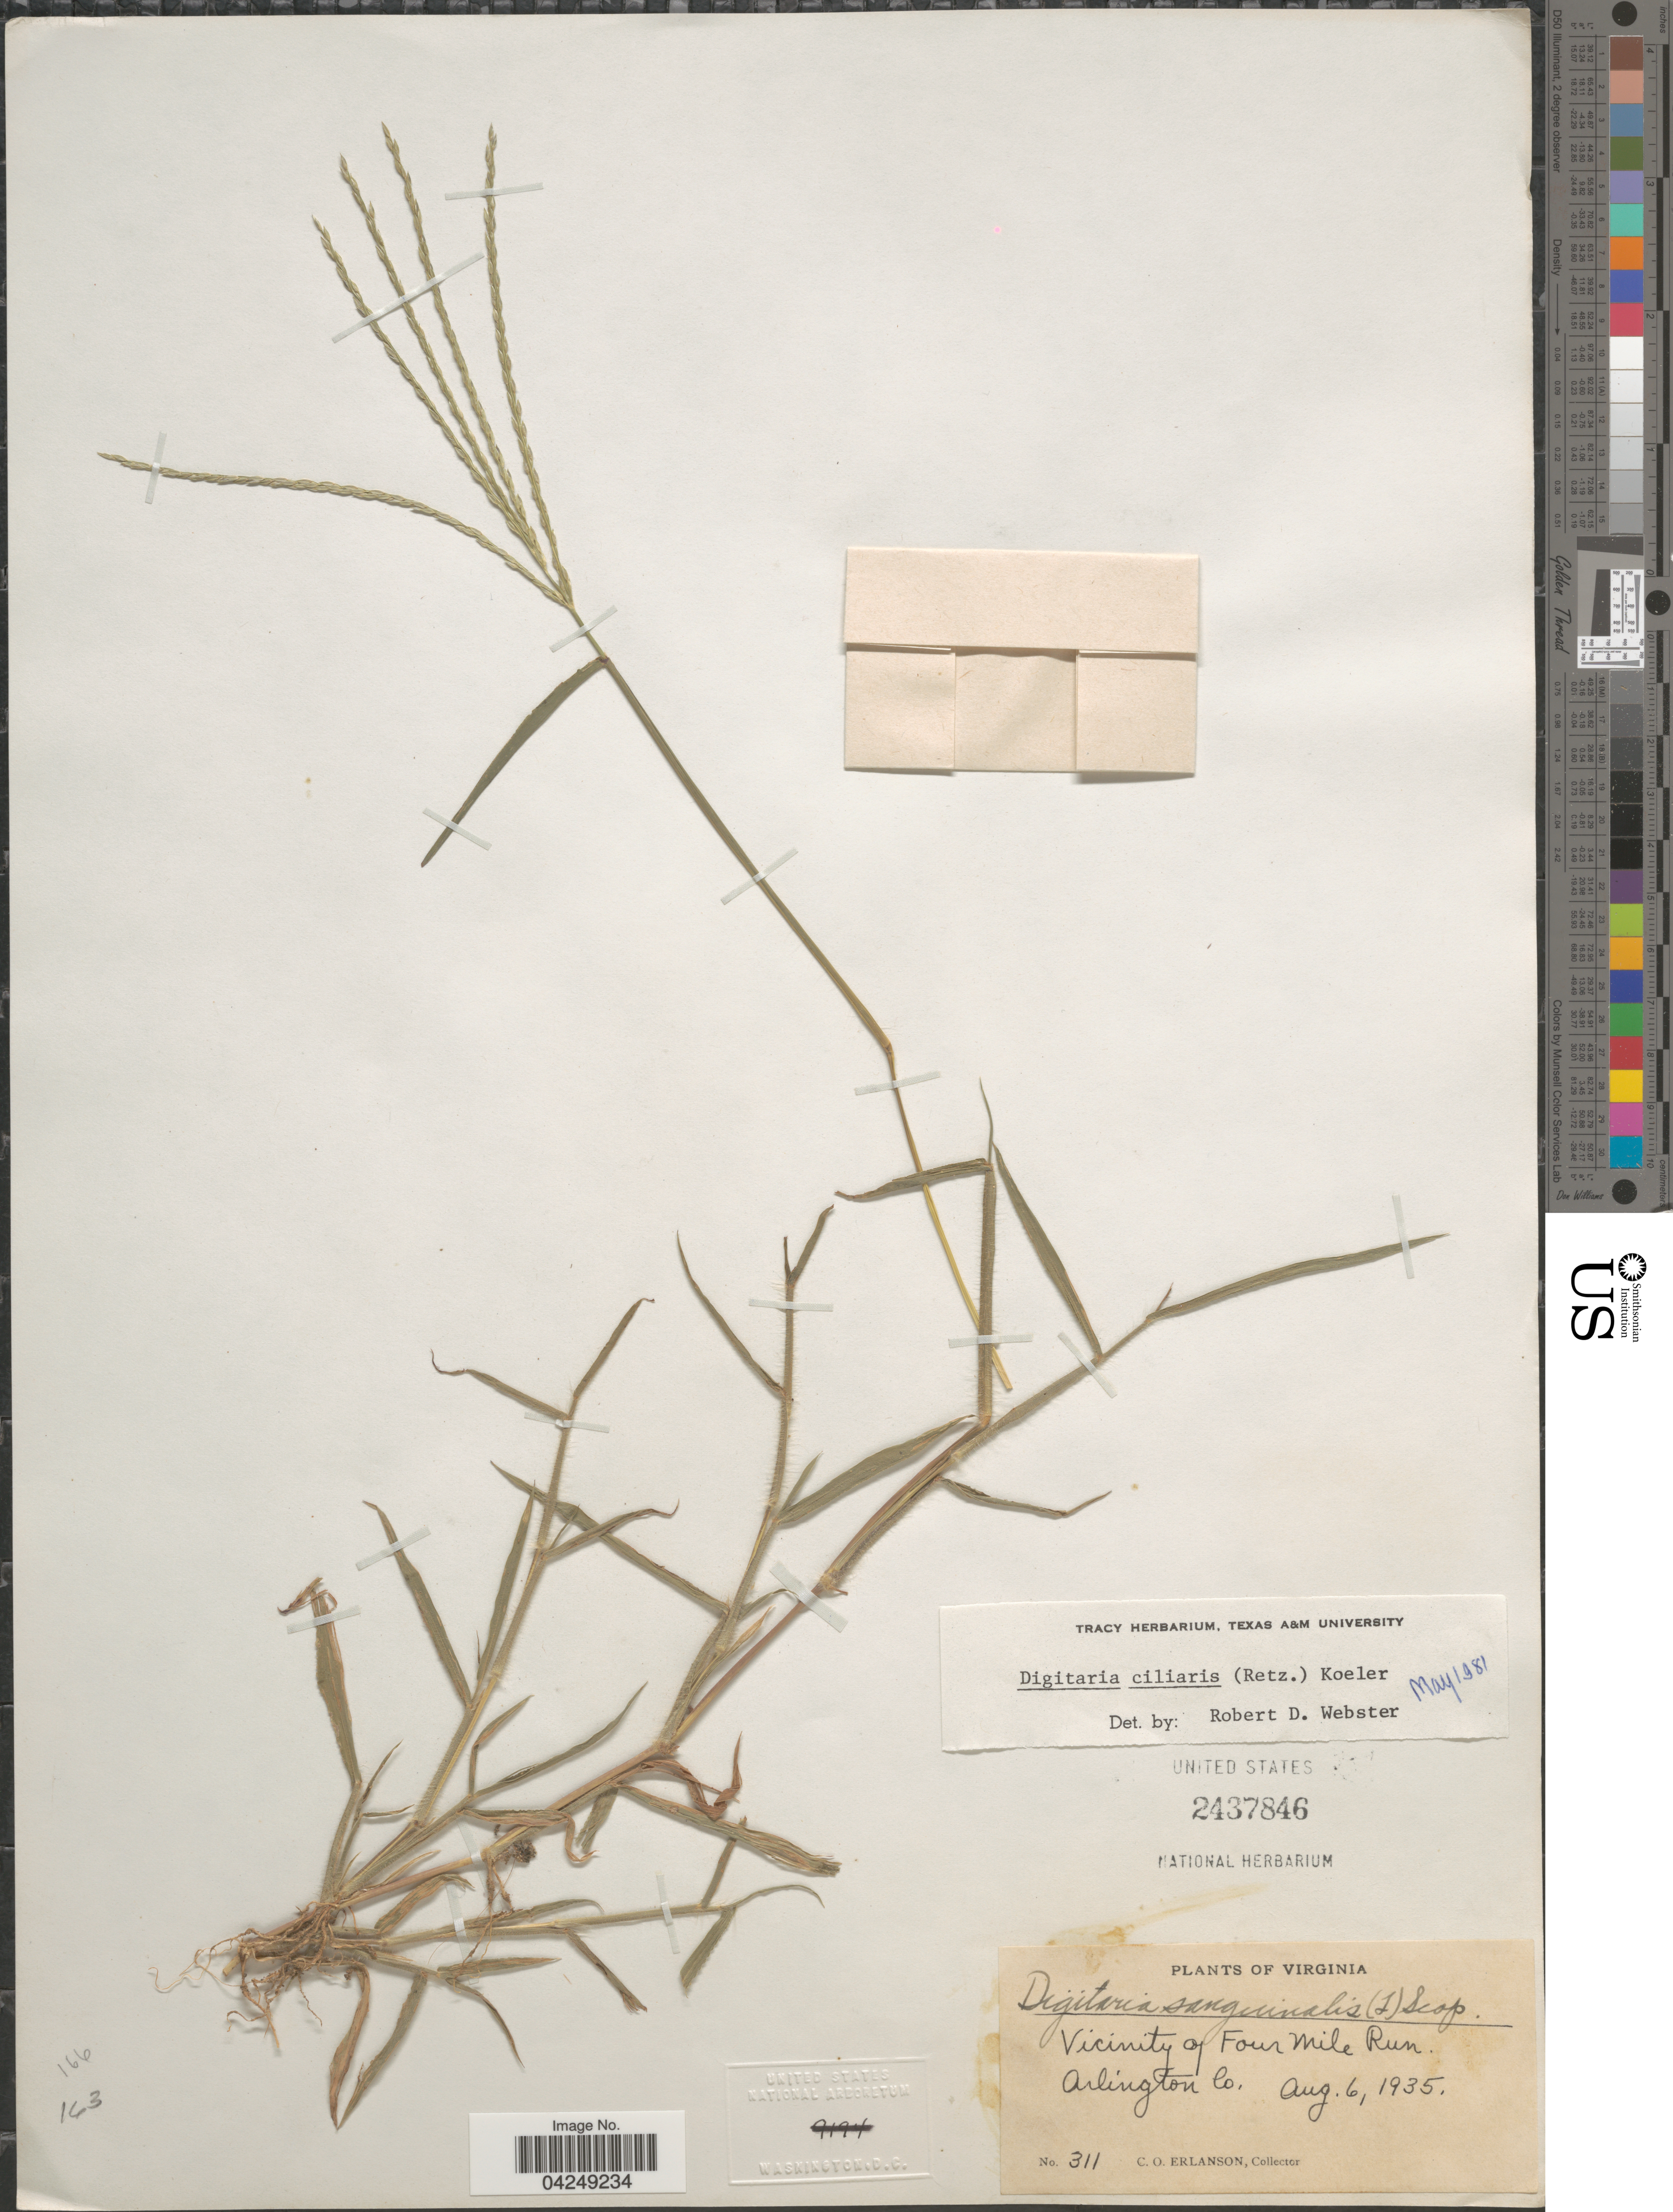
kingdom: Plantae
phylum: Tracheophyta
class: Liliopsida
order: Poales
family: Poaceae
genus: Digitaria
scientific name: Digitaria ciliaris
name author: (Retz.) Koeler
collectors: C. O. Erlanson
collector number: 311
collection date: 1935-08-06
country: United States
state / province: Virginia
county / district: Arlington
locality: Vicinity of Four Mile Run. Arlington Co.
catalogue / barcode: US 2437846